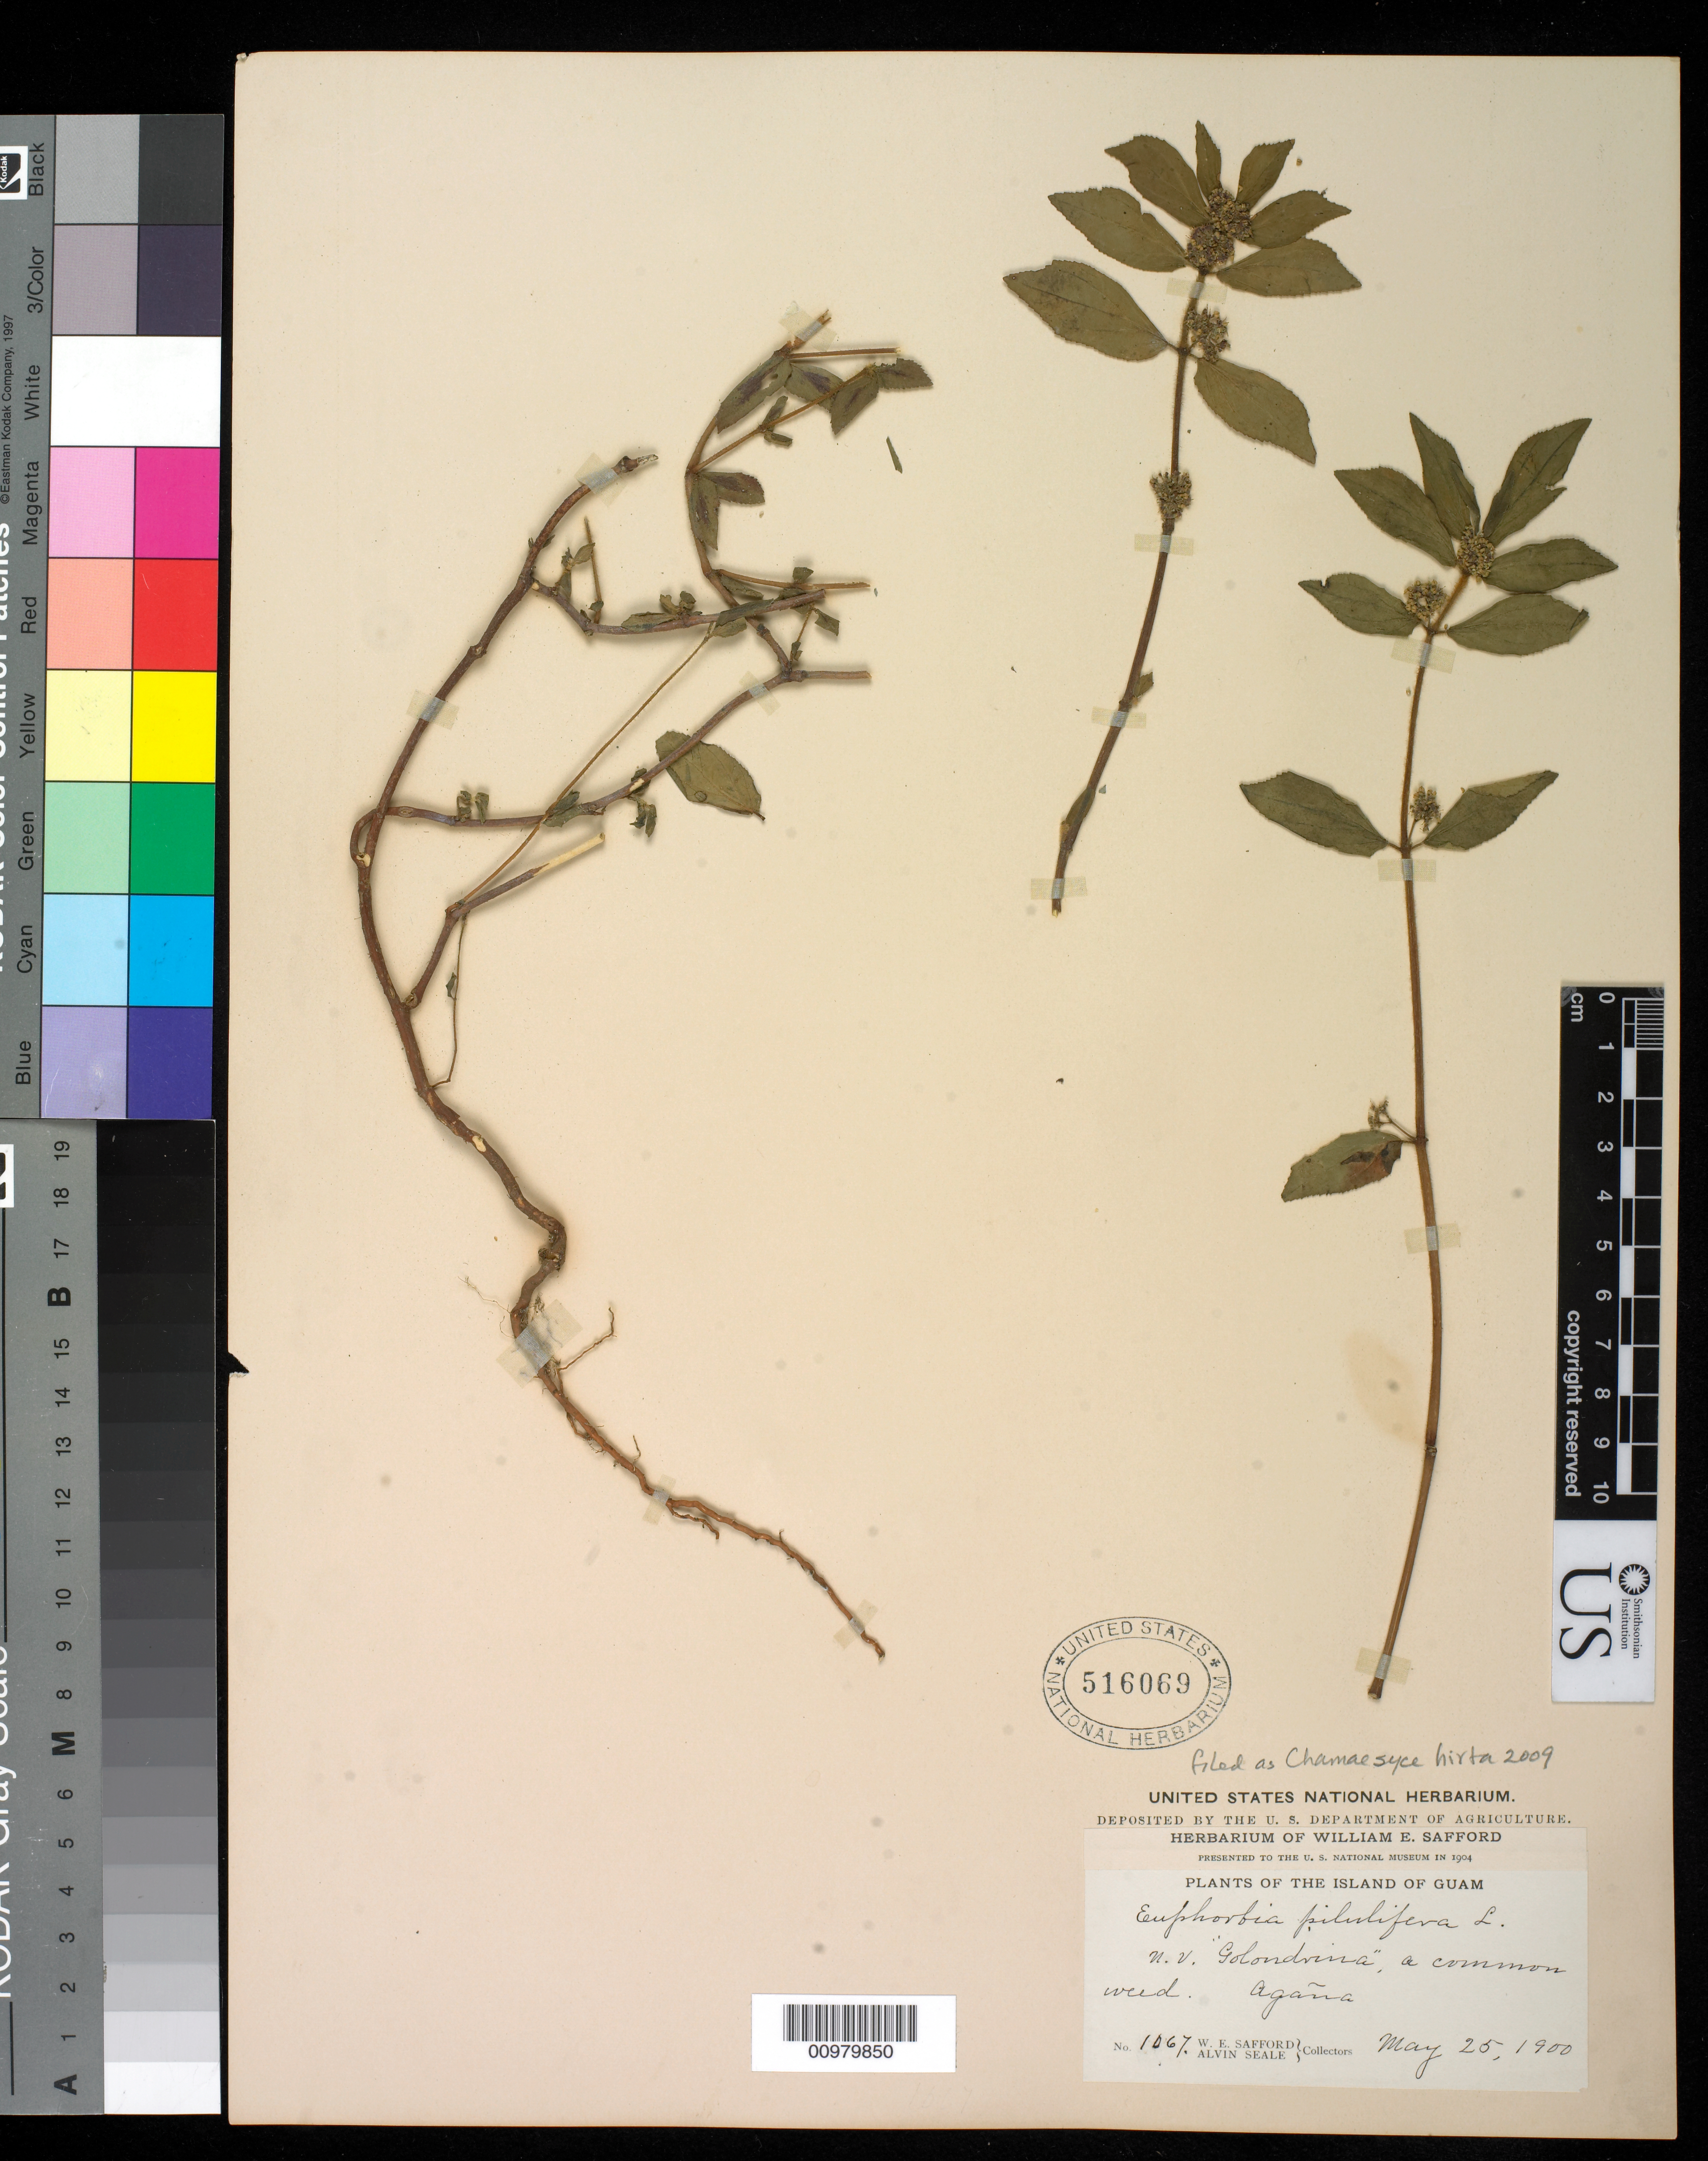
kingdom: Plantae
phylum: Tracheophyta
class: Magnoliopsida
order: Malpighiales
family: Euphorbiaceae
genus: Euphorbia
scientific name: Euphorbia hirta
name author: L.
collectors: W. E. Safford & A. Seale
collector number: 1067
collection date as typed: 25 May 1900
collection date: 1900-05-25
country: Guam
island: Guam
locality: Agana (Capital City)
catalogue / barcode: US 516069